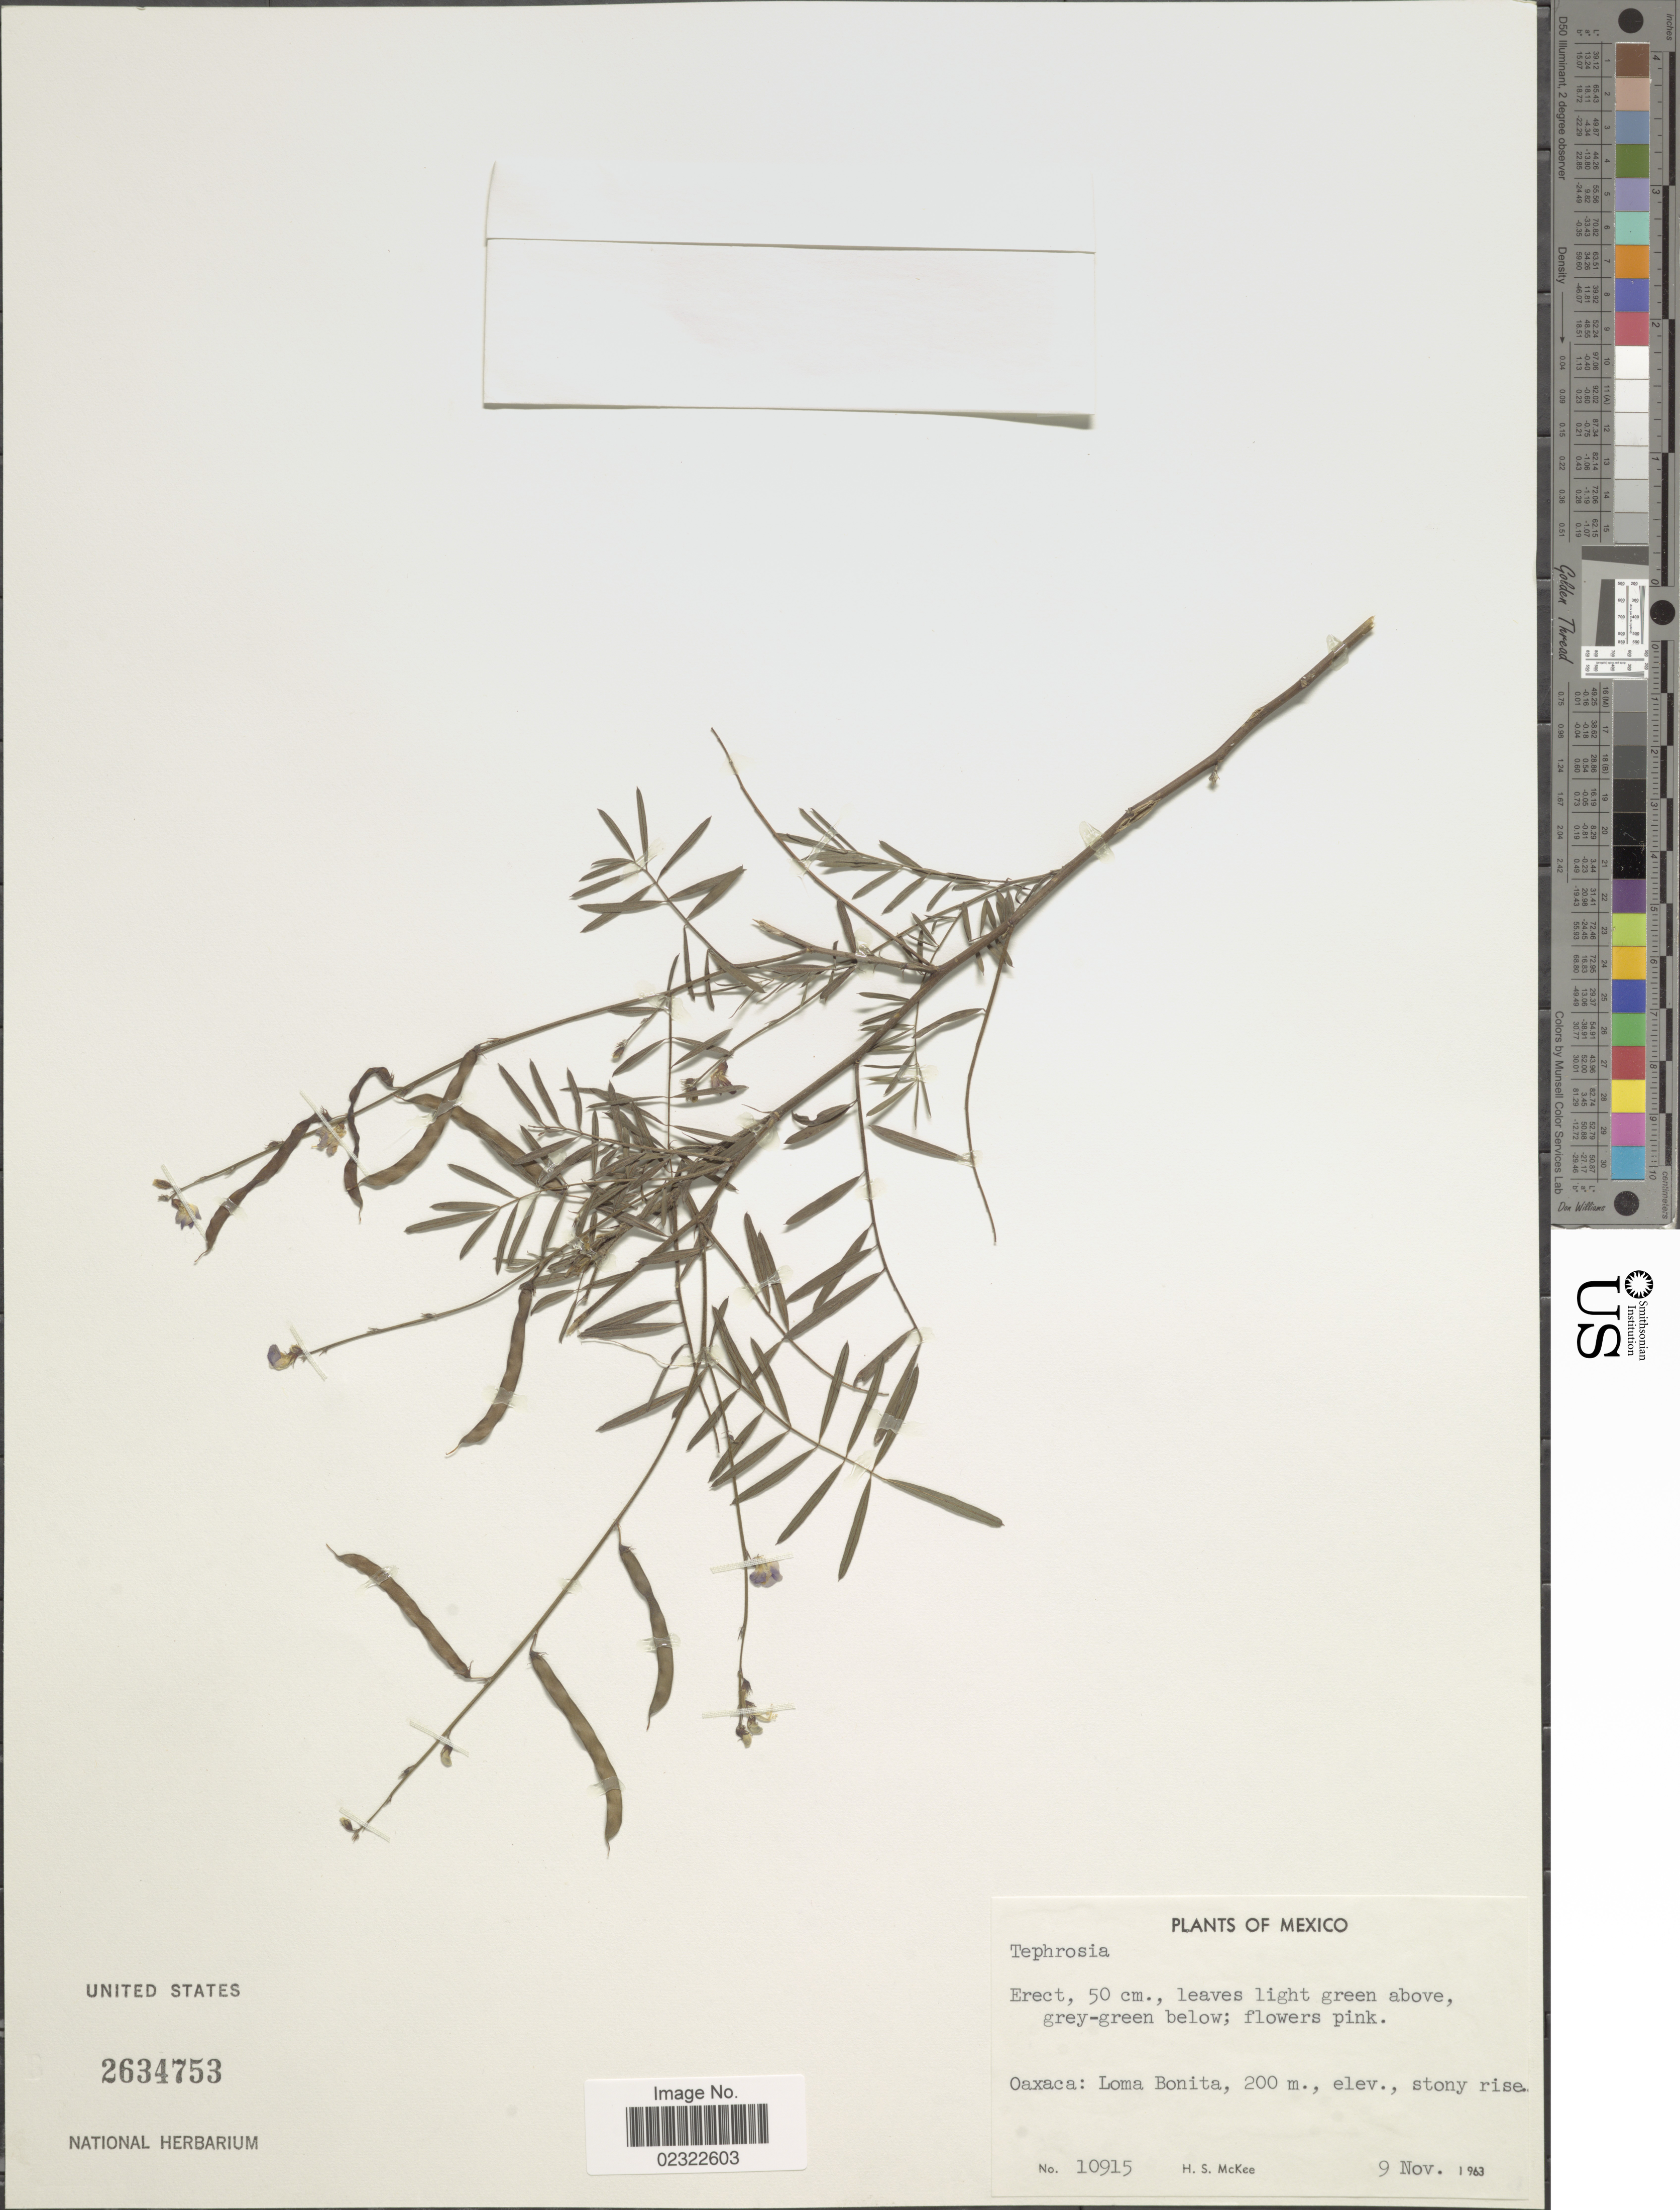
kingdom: Plantae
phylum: Tracheophyta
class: Magnoliopsida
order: Fabales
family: Fabaceae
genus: Tephrosia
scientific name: Tephrosia sp.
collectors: H. S. McKee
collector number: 10915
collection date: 1963-11-09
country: Mexico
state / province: Oaxaca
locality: Oaxaca: Loma Bonita.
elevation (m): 200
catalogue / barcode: US 2634753